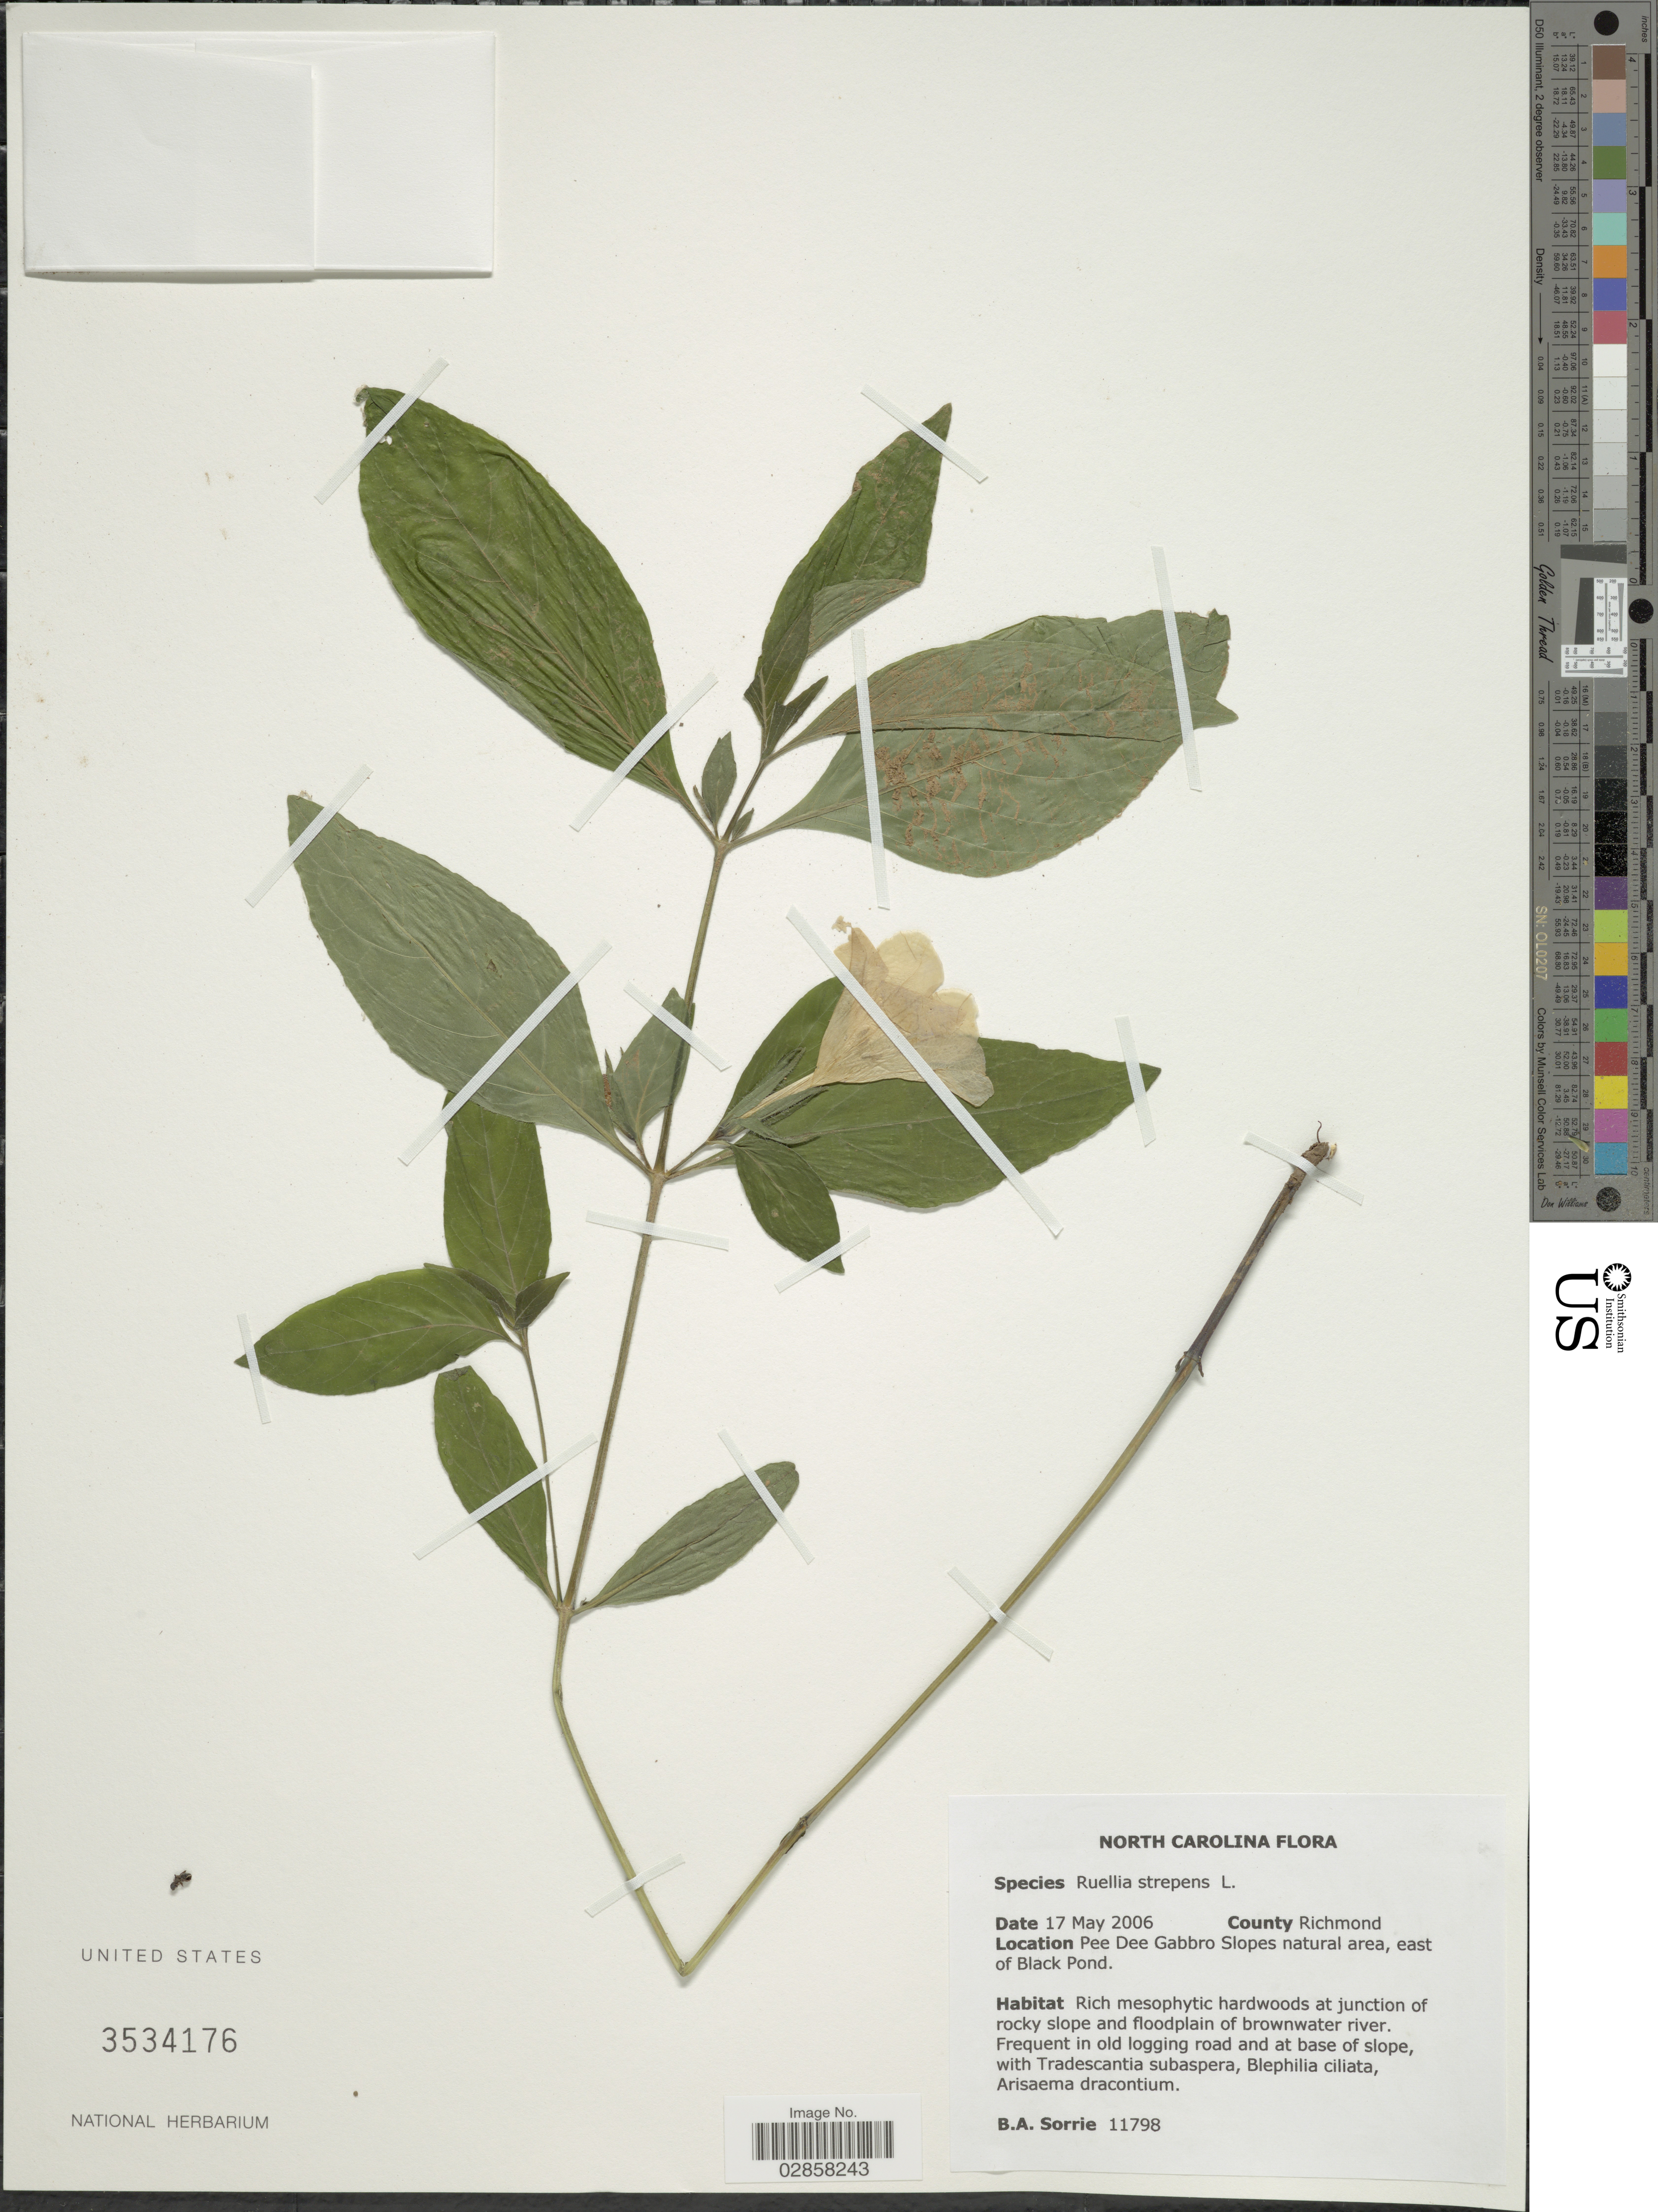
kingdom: Plantae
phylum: Tracheophyta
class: Magnoliopsida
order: Lamiales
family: Acanthaceae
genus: Ruellia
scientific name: Ruellia strepens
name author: L.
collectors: B. Sorrie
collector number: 11798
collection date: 2006-05-17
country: United States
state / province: North Carolina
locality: County Richmond. Pee Dee Gabbro Slopes natural area, east of Black Pond.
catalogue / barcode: US 3534176